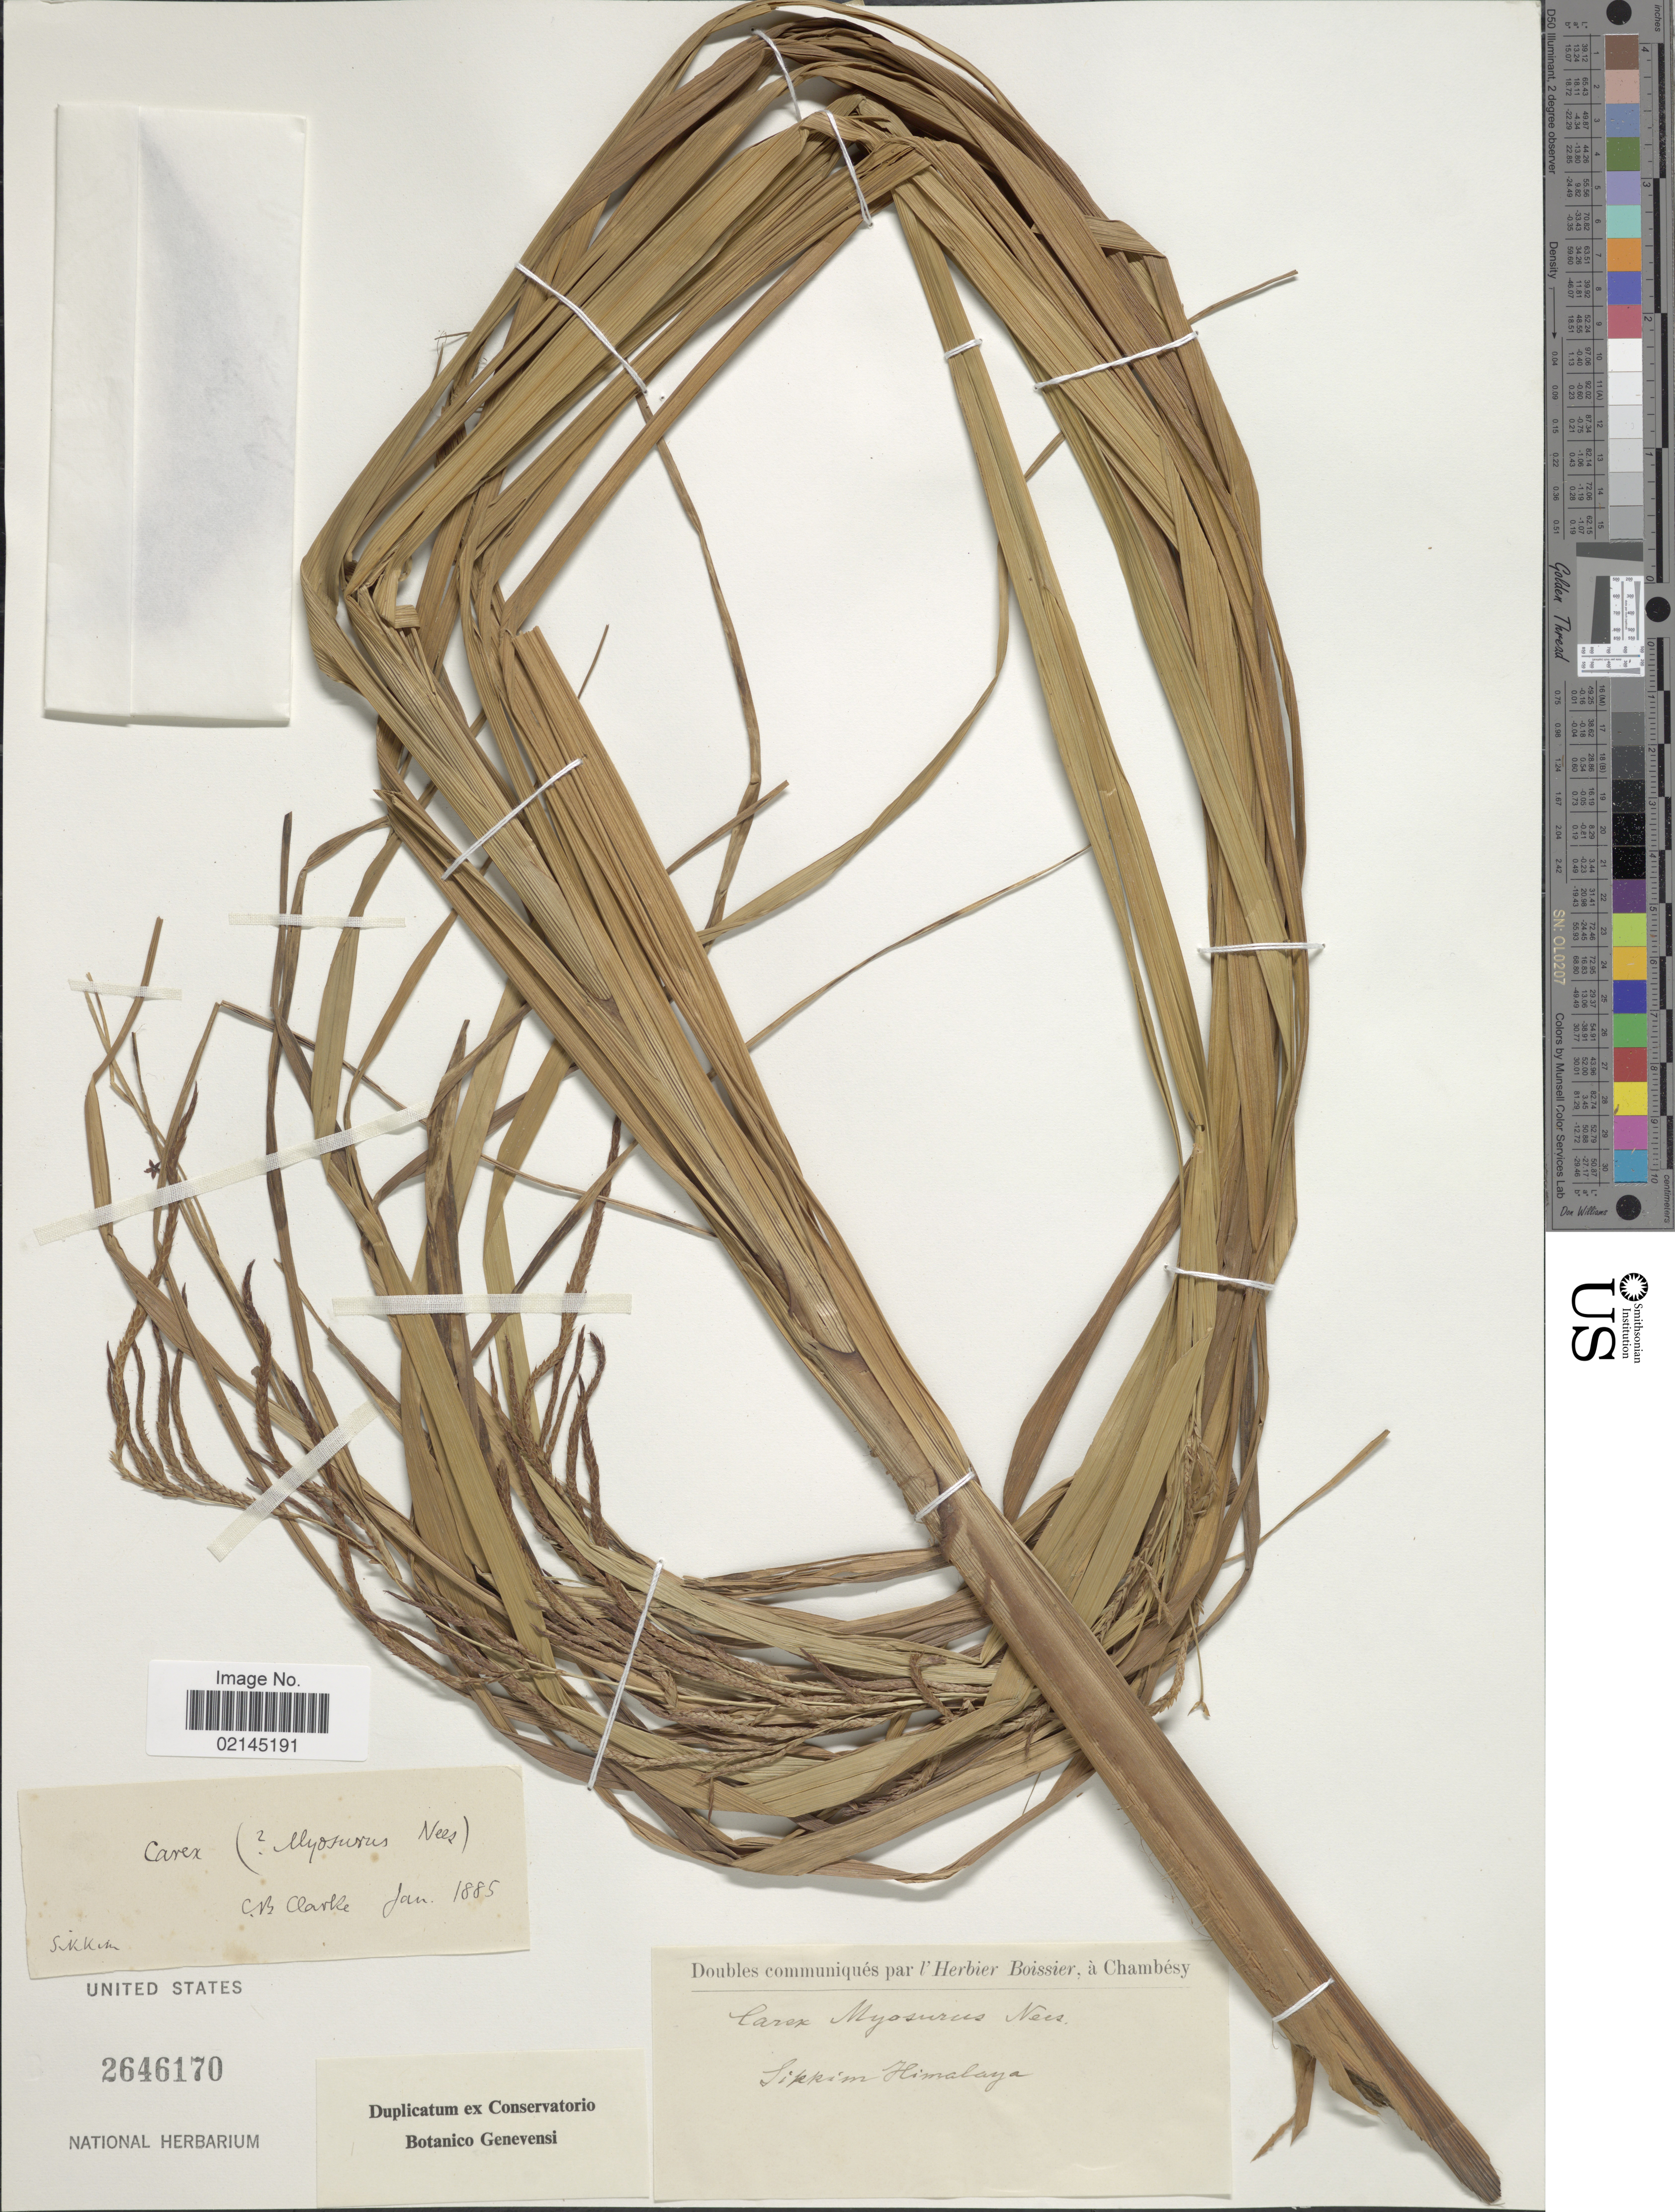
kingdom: Plantae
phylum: Tracheophyta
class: Liliopsida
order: Poales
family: Cyperaceae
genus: Carex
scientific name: Carex myosurus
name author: Nees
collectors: C. B. Clarke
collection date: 1885-01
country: India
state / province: Sikkim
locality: Sikkim, Himalaya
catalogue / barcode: US 2646170